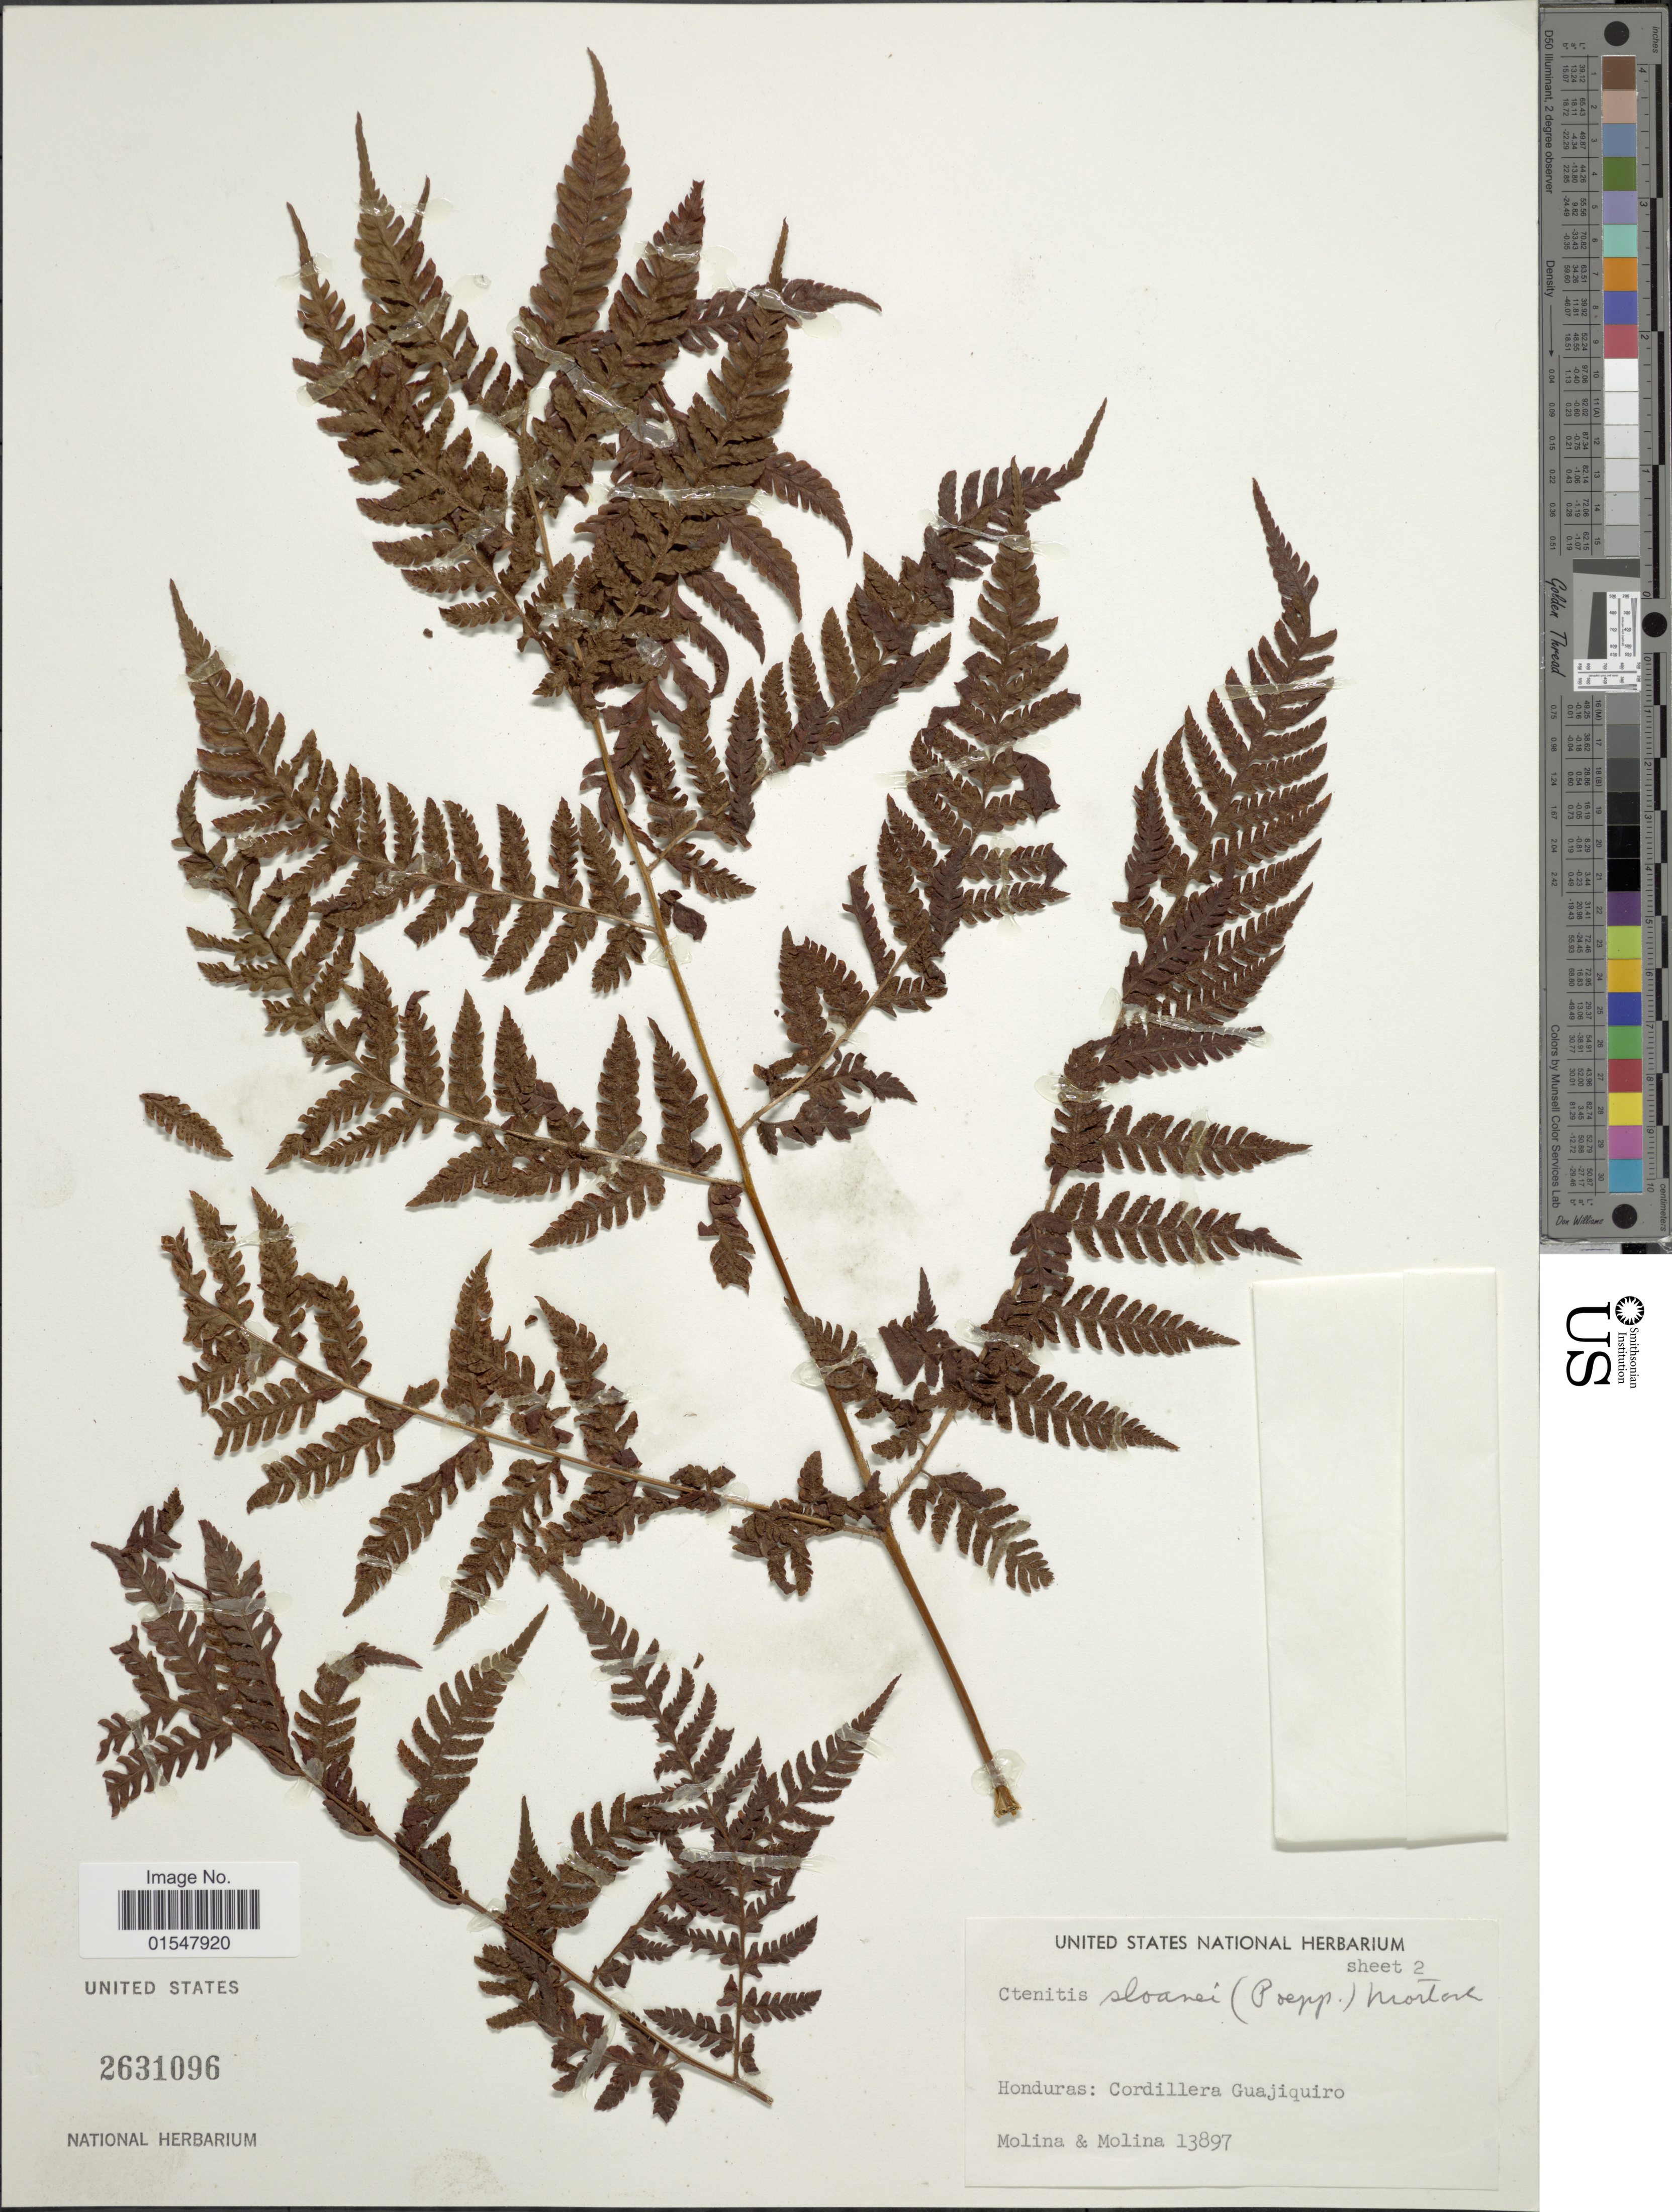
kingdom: Plantae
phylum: Tracheophyta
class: Polypodiopsida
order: Polypodiales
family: Dryopteridaceae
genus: Ctenitis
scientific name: Ctenitis sloanei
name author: (Poepp. ex Spreng.) C.V. Morton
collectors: -- Molina & -- Molina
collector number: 13897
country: Belize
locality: Honduras, Cordillera Guajiquiro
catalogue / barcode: US 2631096